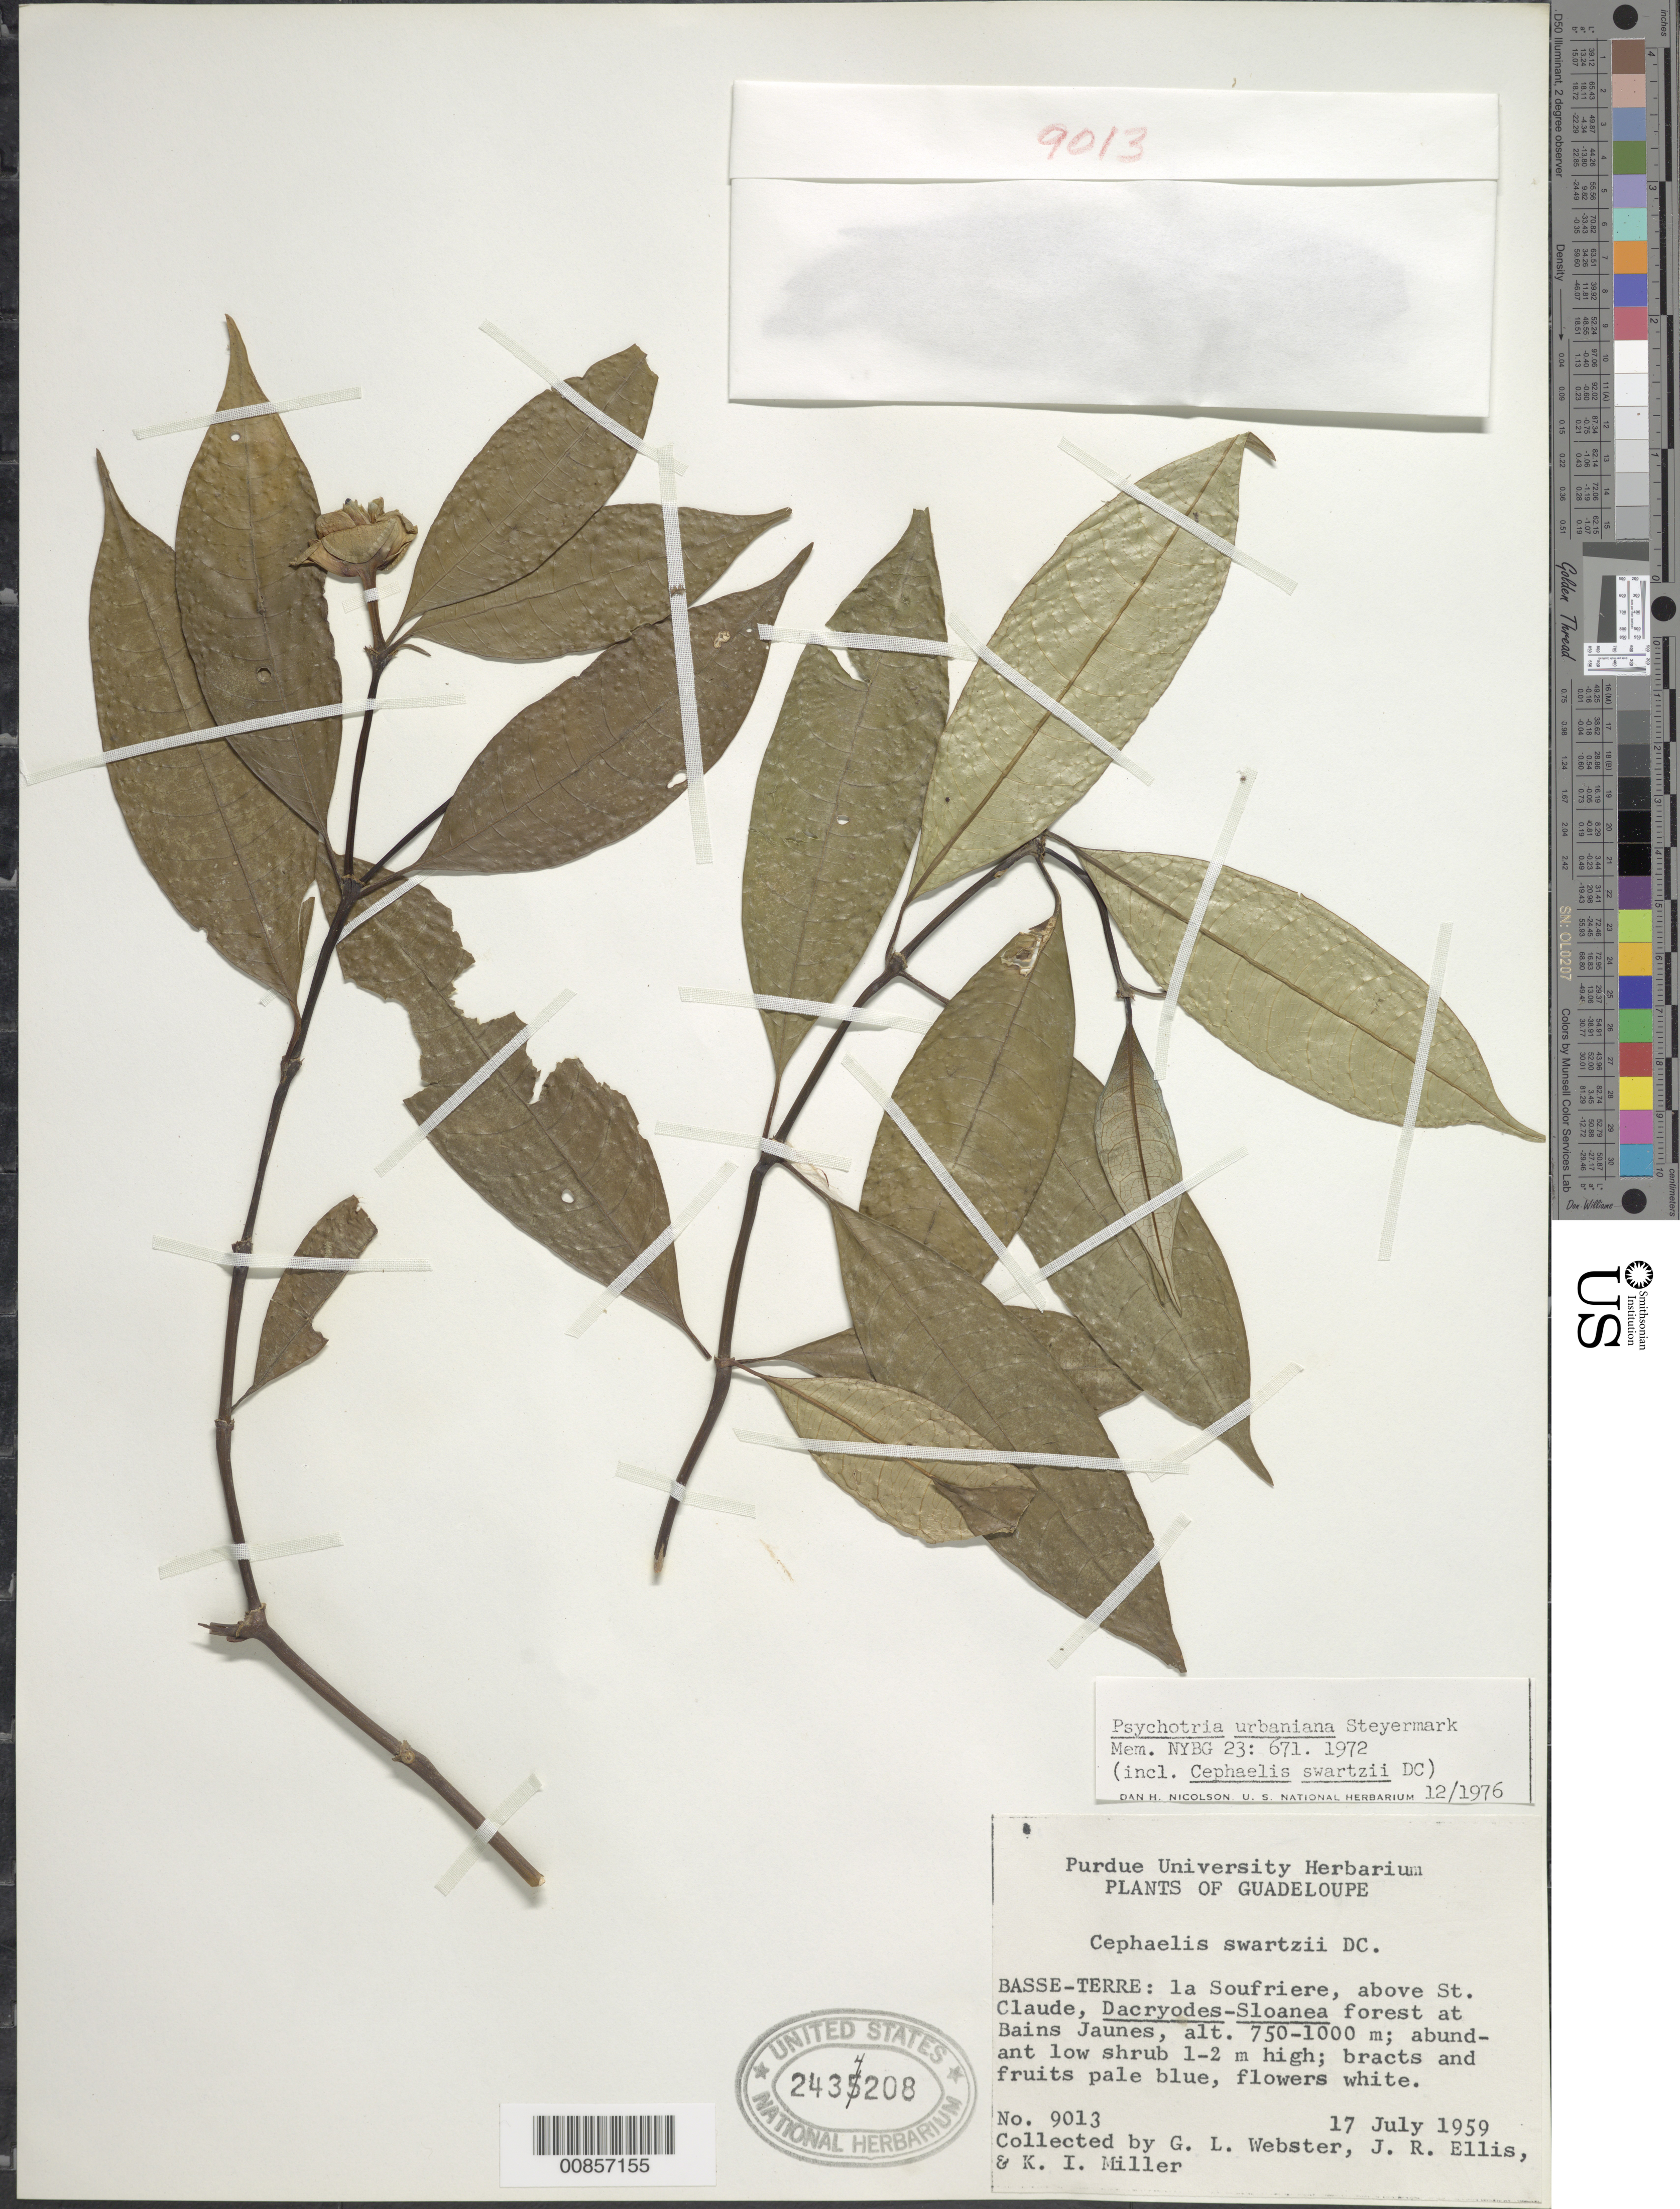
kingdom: Plantae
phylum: Tracheophyta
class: Magnoliopsida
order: Gentianales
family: Rubiaceae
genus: Psychotria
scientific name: Psychotria urbaniana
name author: Steyerm.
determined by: Nicolson, Dan H.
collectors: G. L. Webster, J. R. Ellis & K. Miller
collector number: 9013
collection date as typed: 17 Jul 1959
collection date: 1959-07-17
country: Guadeloupe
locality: Basse-Terre: :a Soufriere, above St. Claude, at Bains Jaunes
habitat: Dacryodes-Sloanea forest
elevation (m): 750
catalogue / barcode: US 2434208